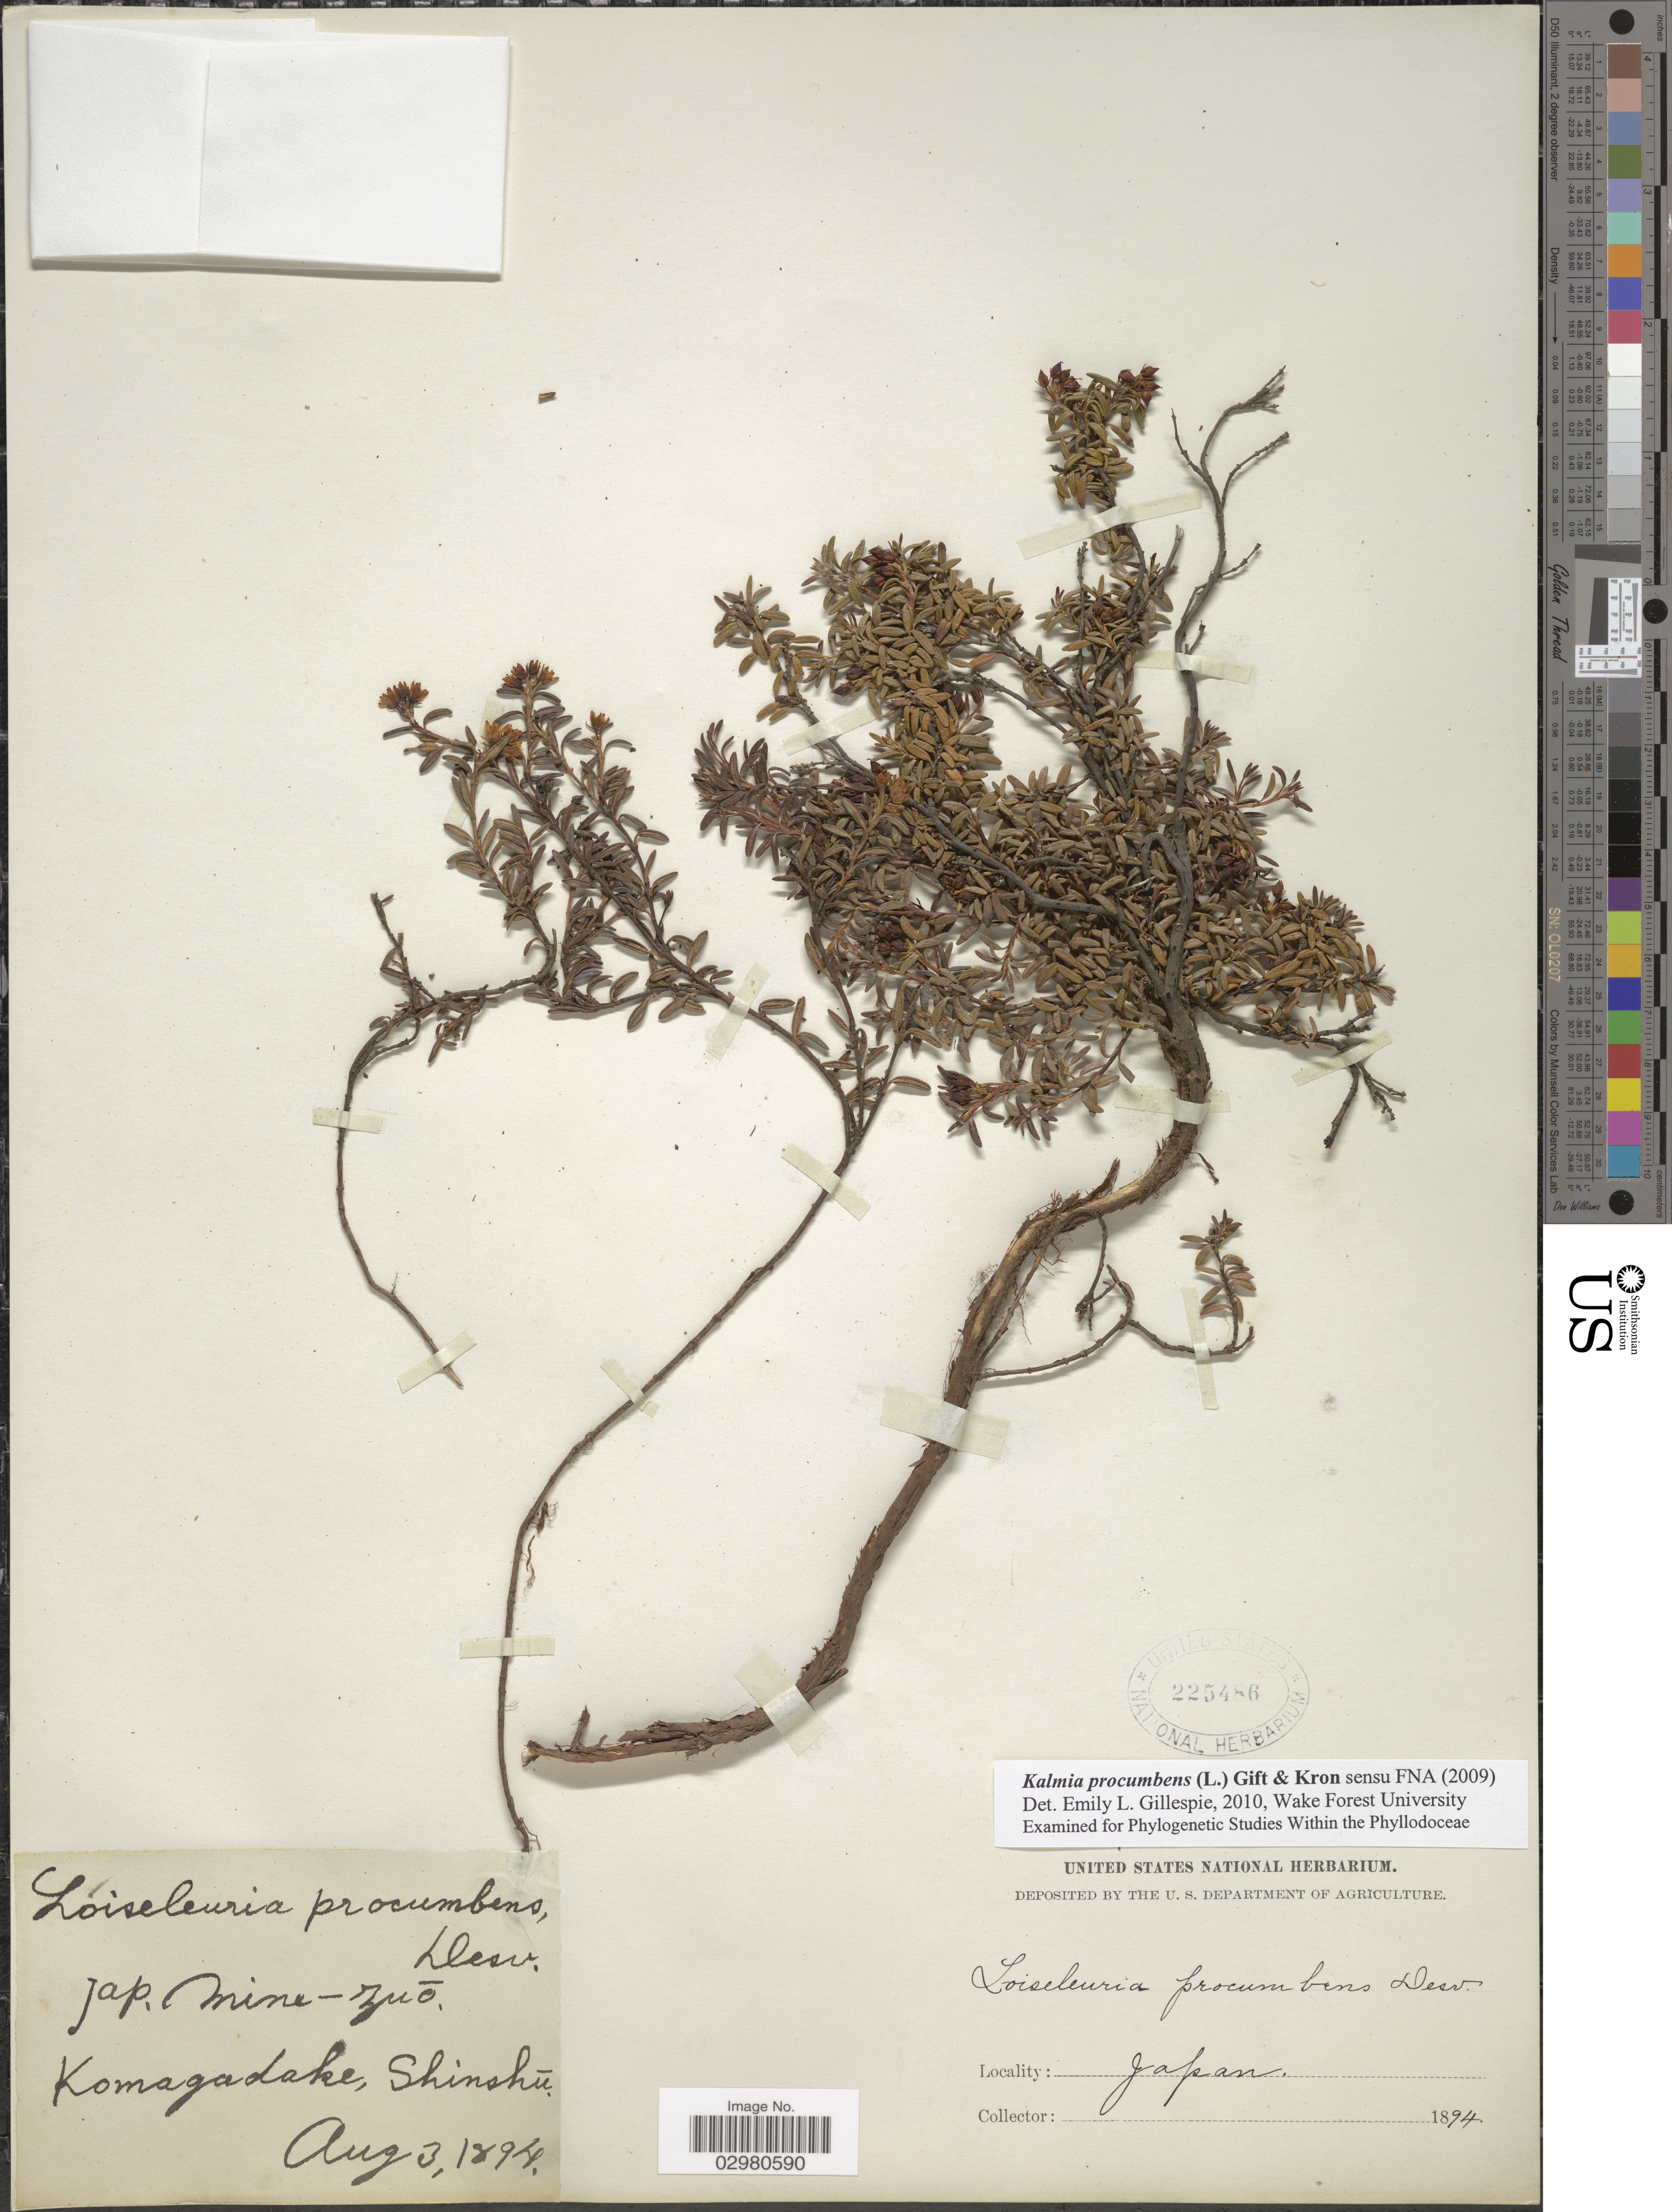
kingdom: Plantae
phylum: Tracheophyta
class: Magnoliopsida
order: Ericales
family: Ericaceae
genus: Loiseleuria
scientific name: Loiseleuria procumbens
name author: (L.) Desv.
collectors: ex herb. United States National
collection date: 1894-08-03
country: Japan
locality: Komagadake, Shinshu.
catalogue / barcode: US 225486